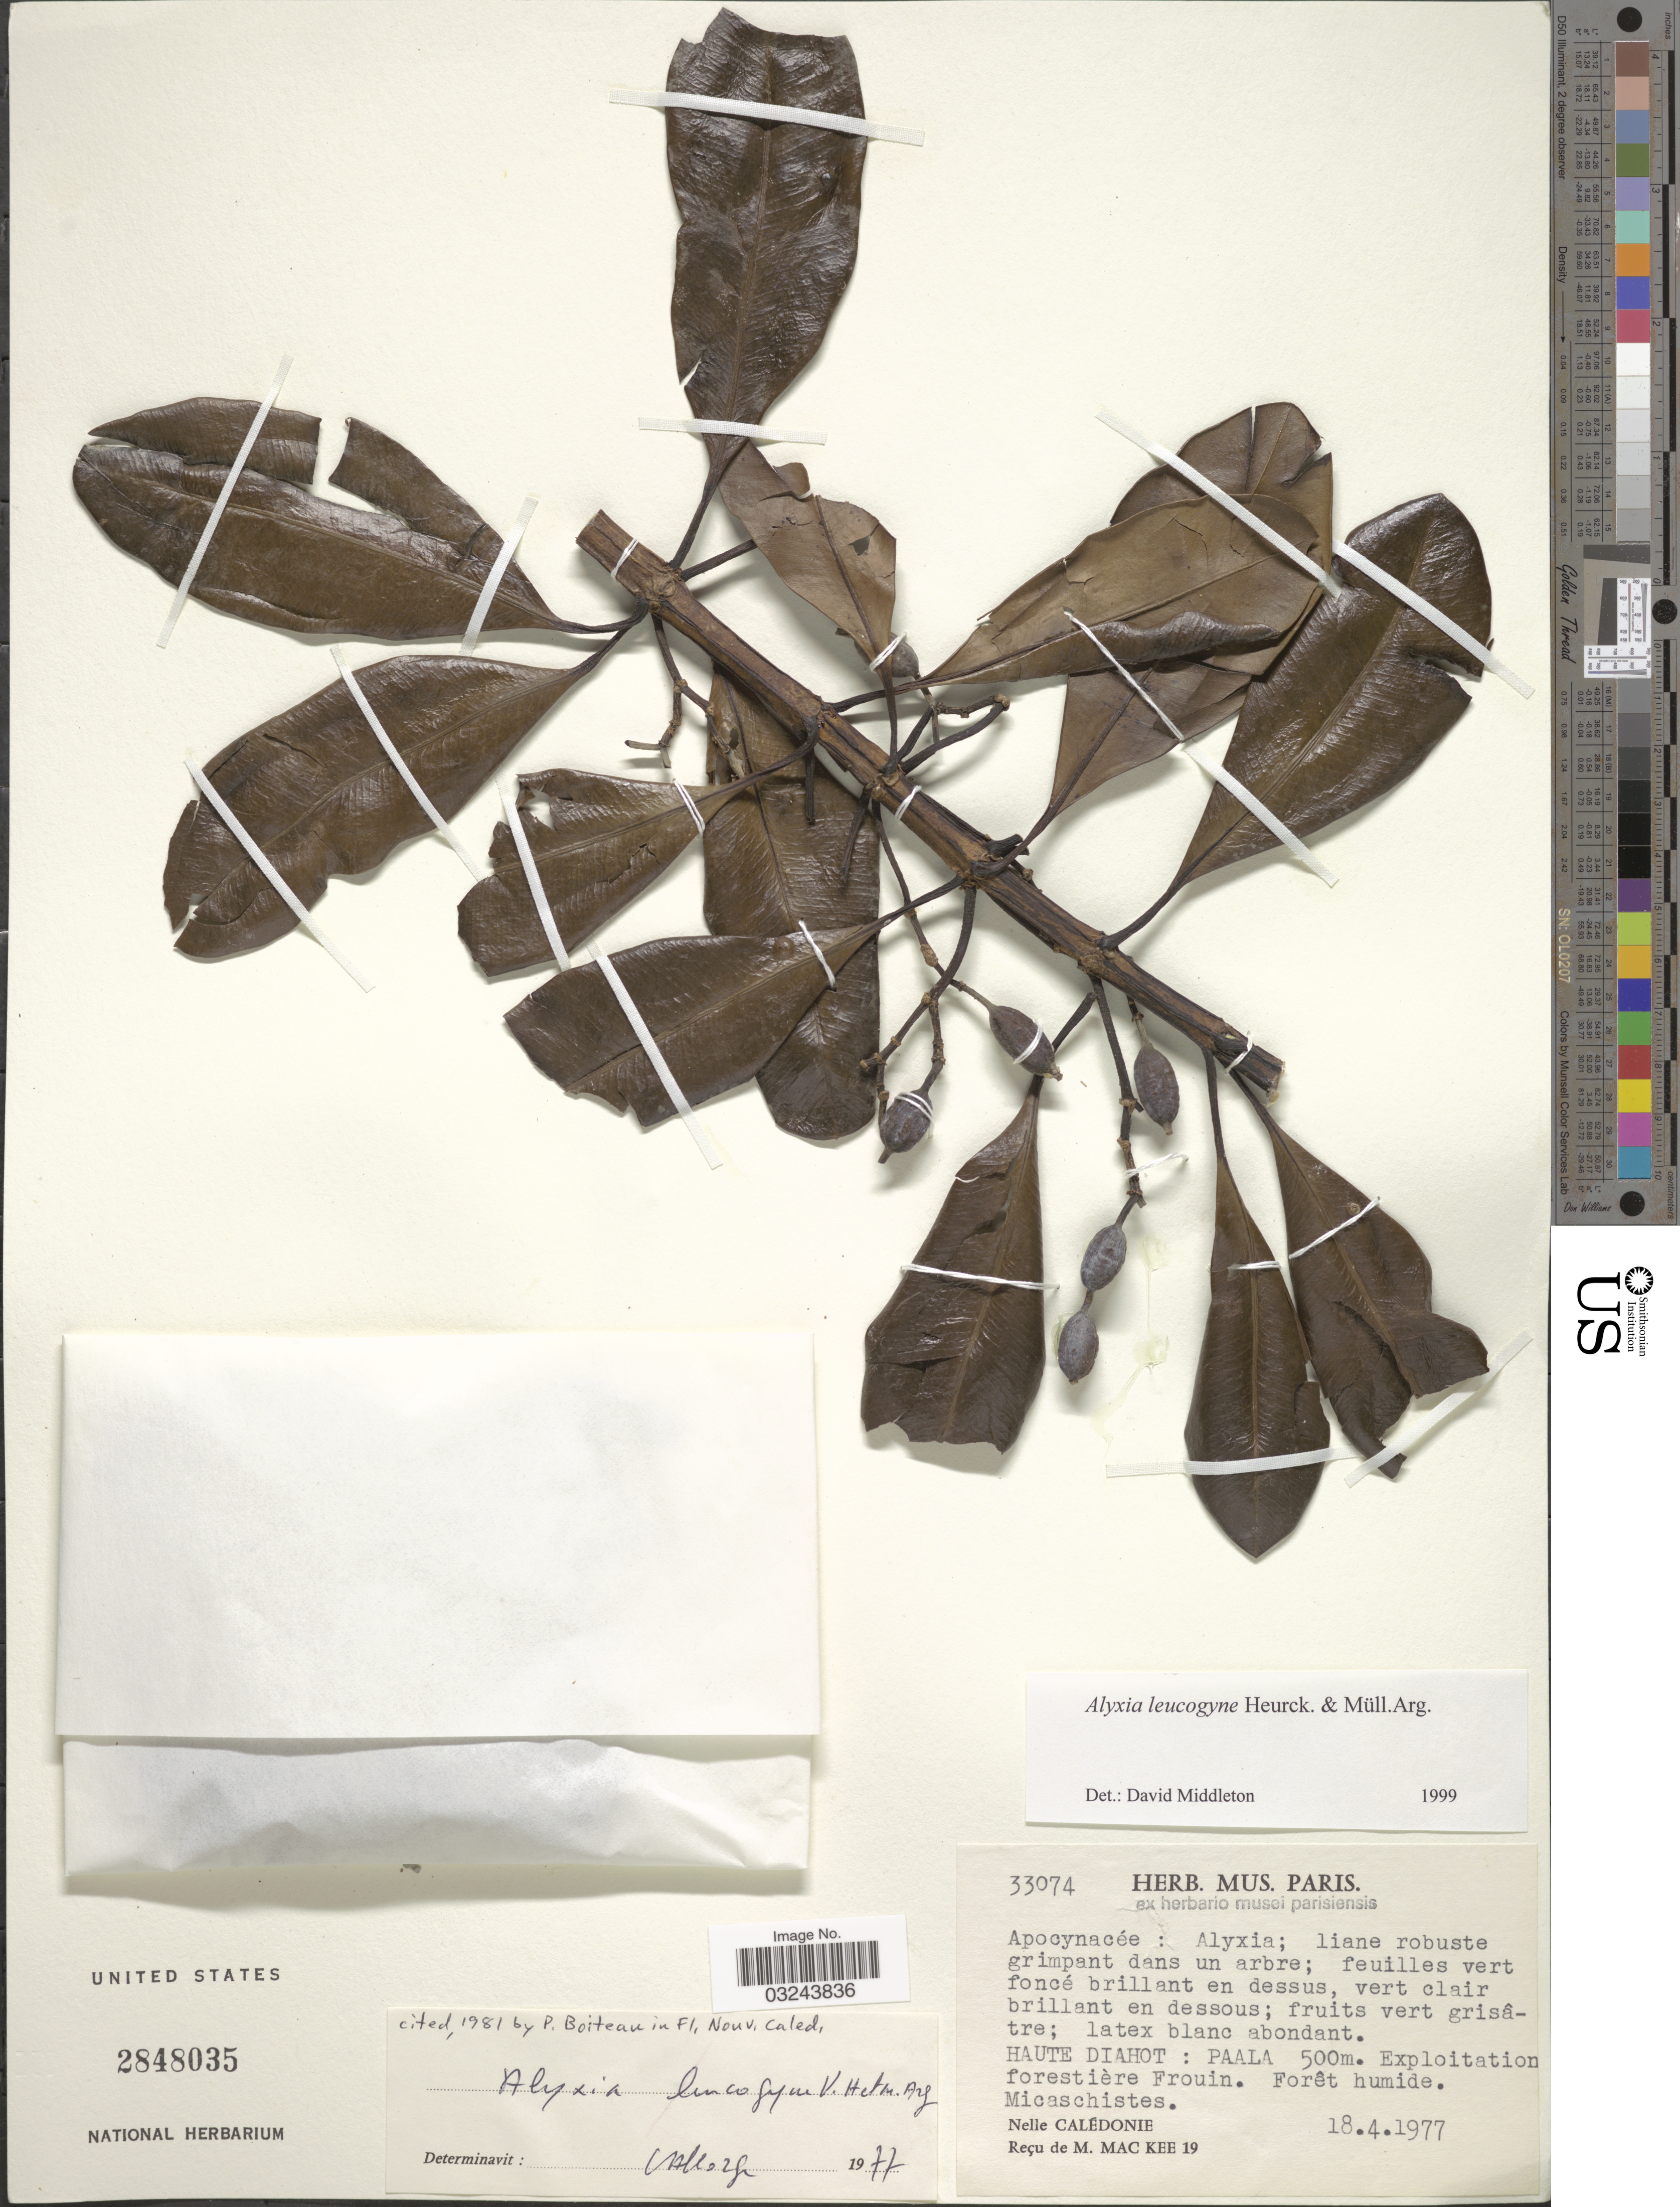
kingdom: Plantae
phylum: Tracheophyta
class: Magnoliopsida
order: Gentianales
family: Apocynaceae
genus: Alyxia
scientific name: Alyxia leucogyne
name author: Van Heurck & Müll. Arg.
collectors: M. Mackee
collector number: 33074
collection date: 1977-04-18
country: New Caledonia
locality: Haute Diahot: Paala. Nelle Calédonie.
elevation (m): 500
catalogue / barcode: US 2848035